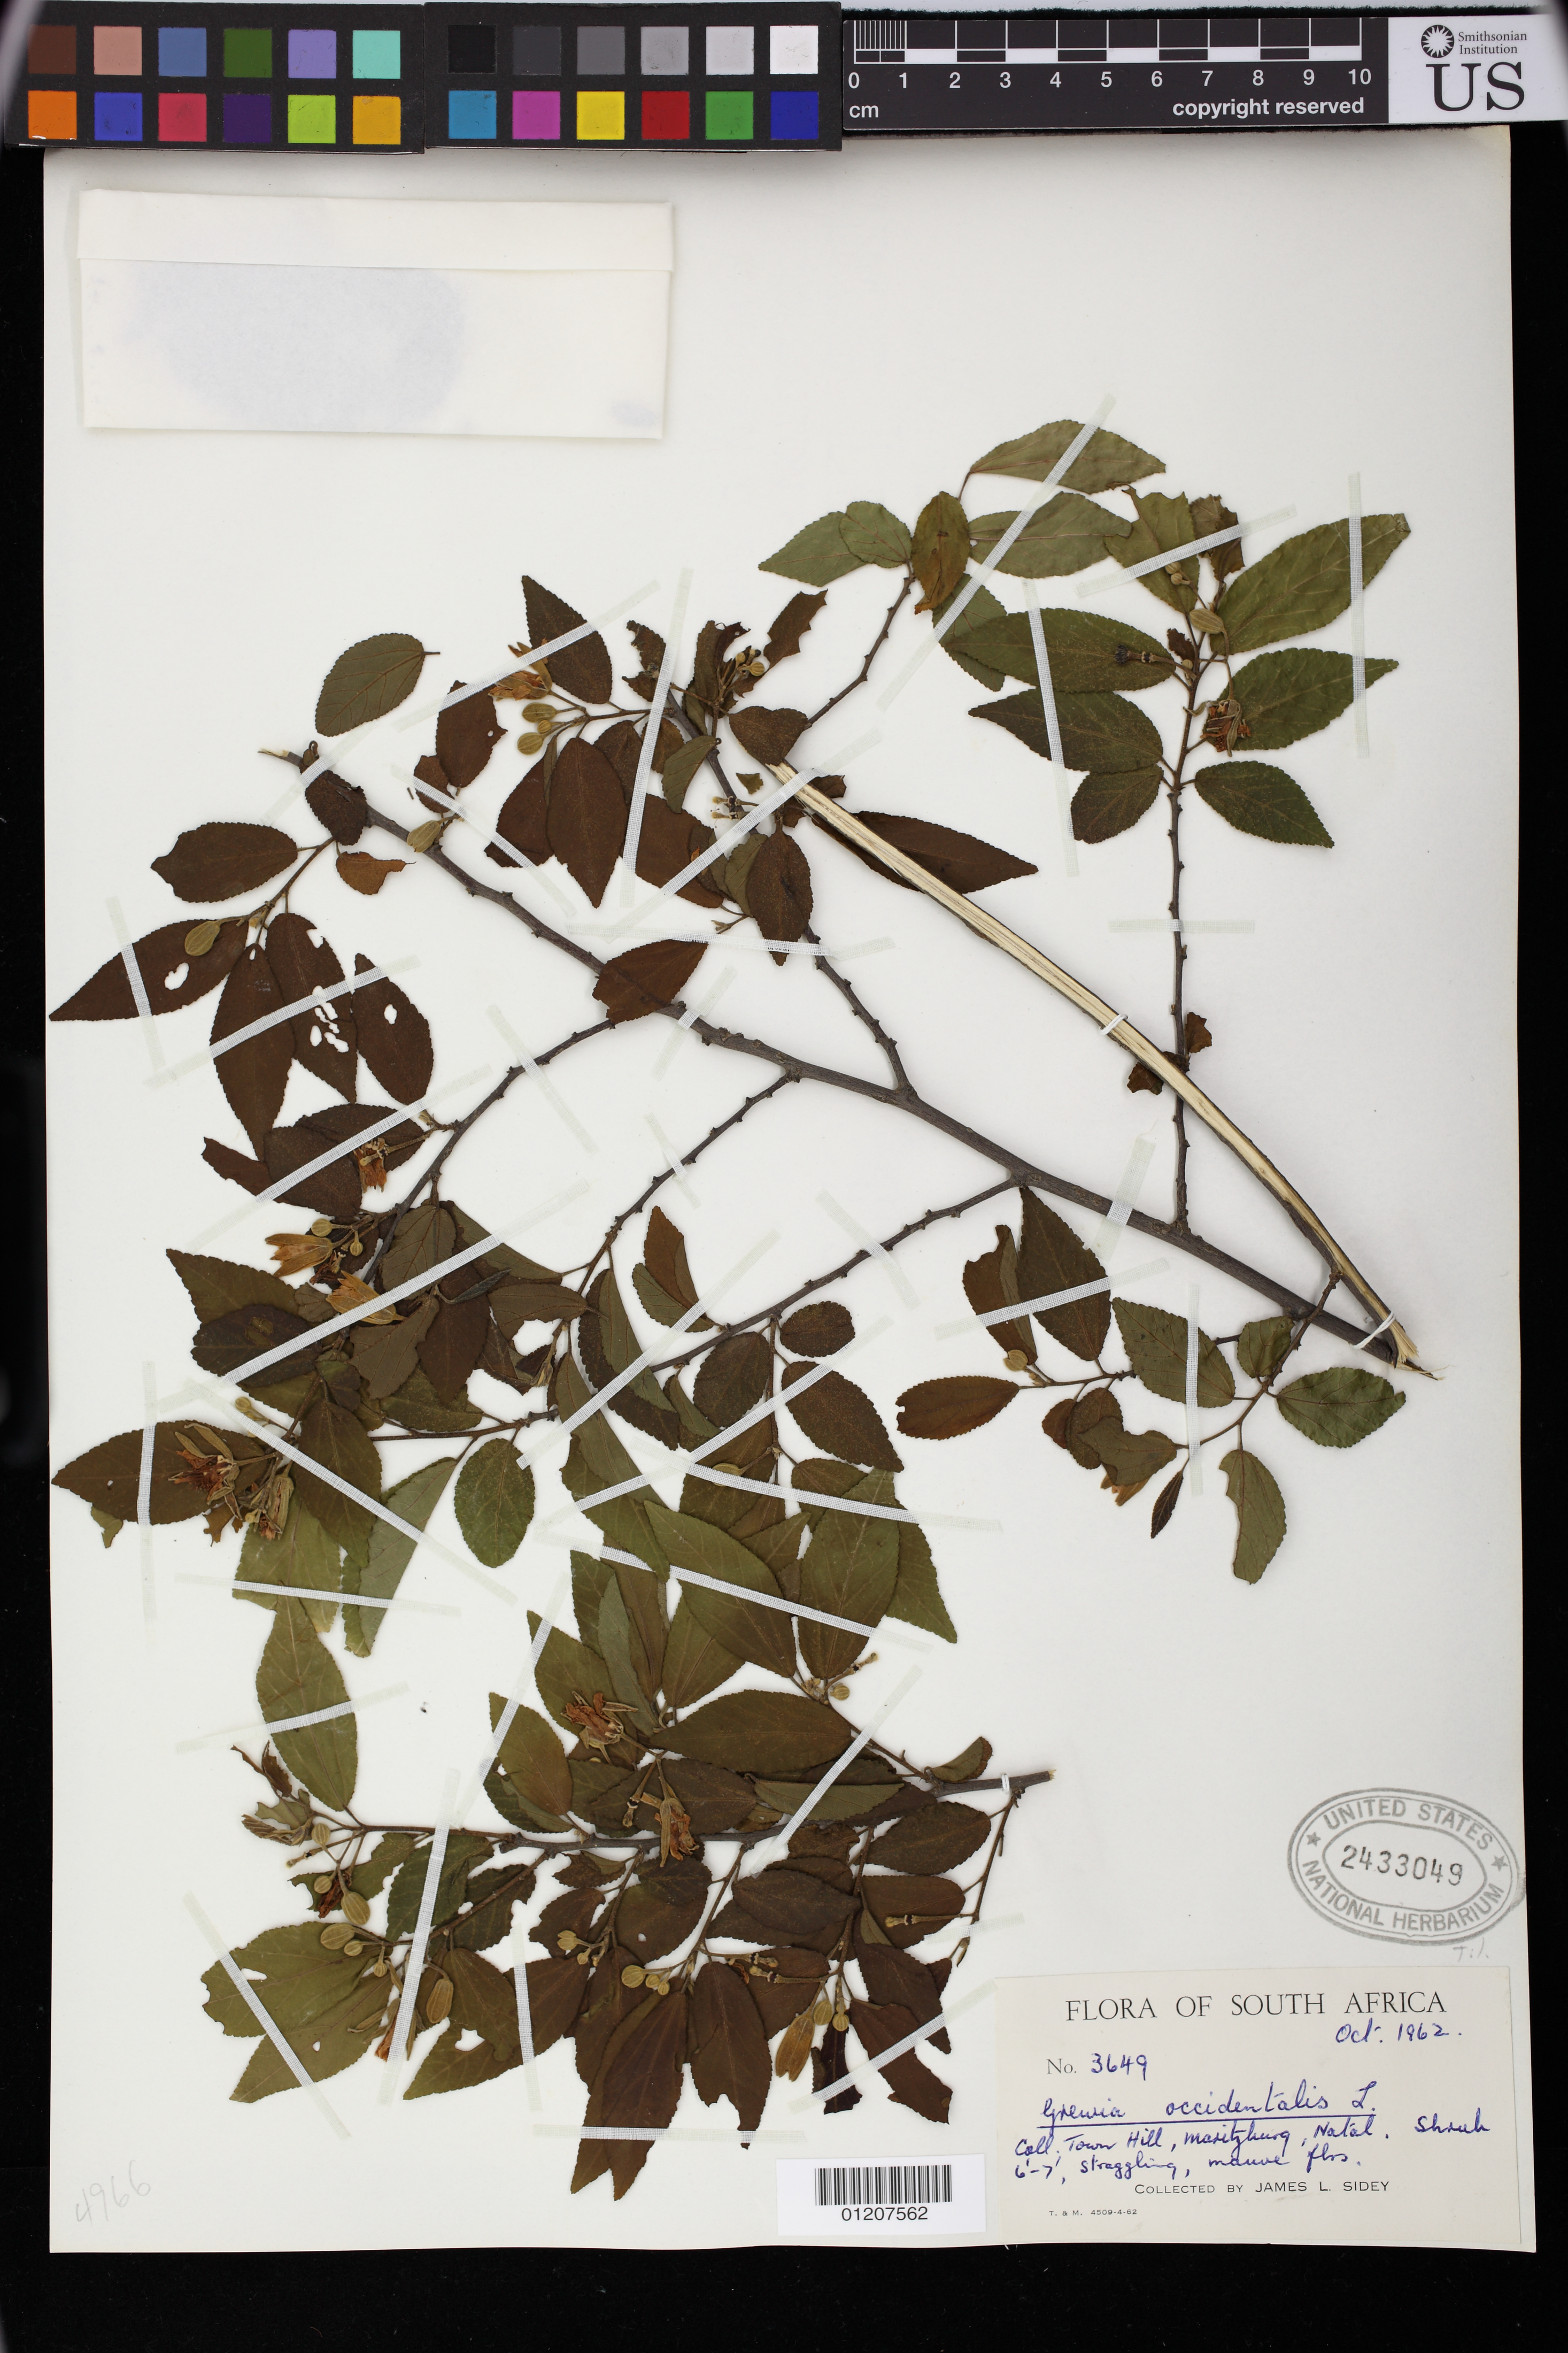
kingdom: Plantae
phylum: Tracheophyta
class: Magnoliopsida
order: Malvales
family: Malvaceae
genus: Grewia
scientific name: Grewia occidentalis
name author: L.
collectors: J. L. Sidey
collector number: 3649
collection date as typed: Oct 1962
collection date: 1962-10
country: South Africa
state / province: KwaZulu-Natal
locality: Town Hill, Maritzberg, Natal.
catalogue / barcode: US 2433049